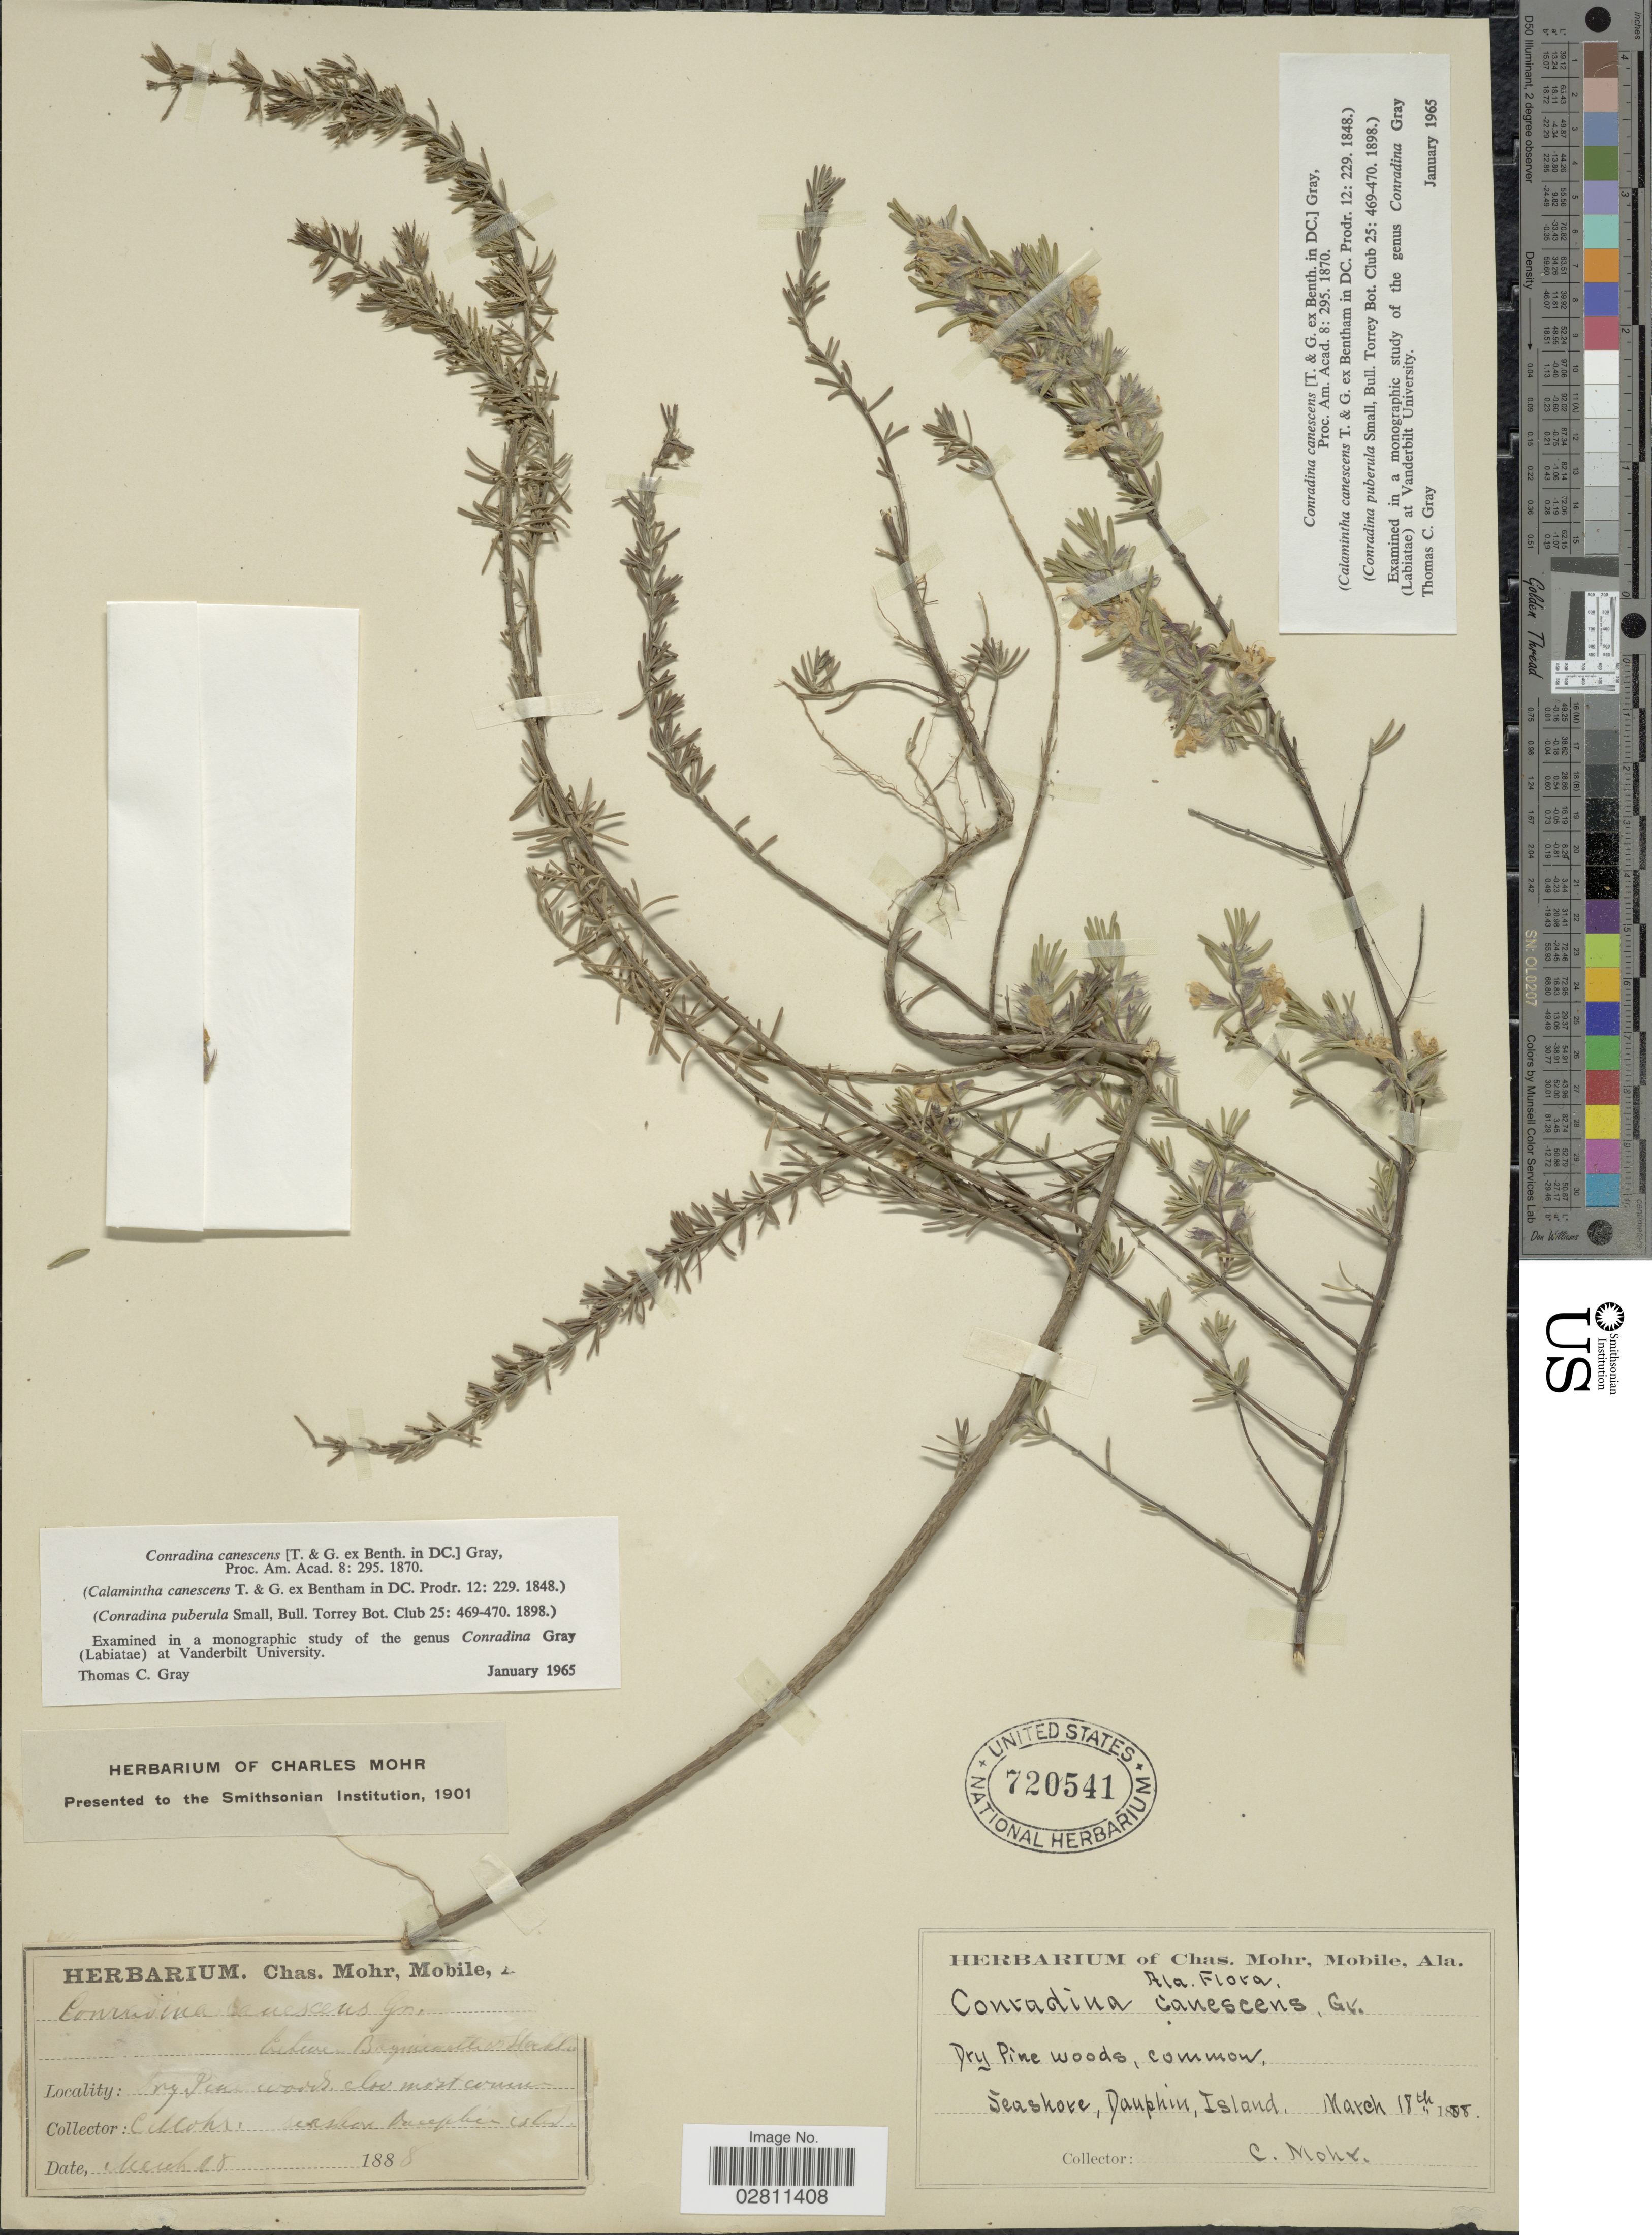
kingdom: Plantae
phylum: Tracheophyta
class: Magnoliopsida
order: Lamiales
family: Lamiaceae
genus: Conradina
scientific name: Conradina canescens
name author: A. Gray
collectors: C. T. Mohr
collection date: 1888-03-18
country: United States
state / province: Alabama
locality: Ala. Flora. seashore, Dauphin Island.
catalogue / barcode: US 720541